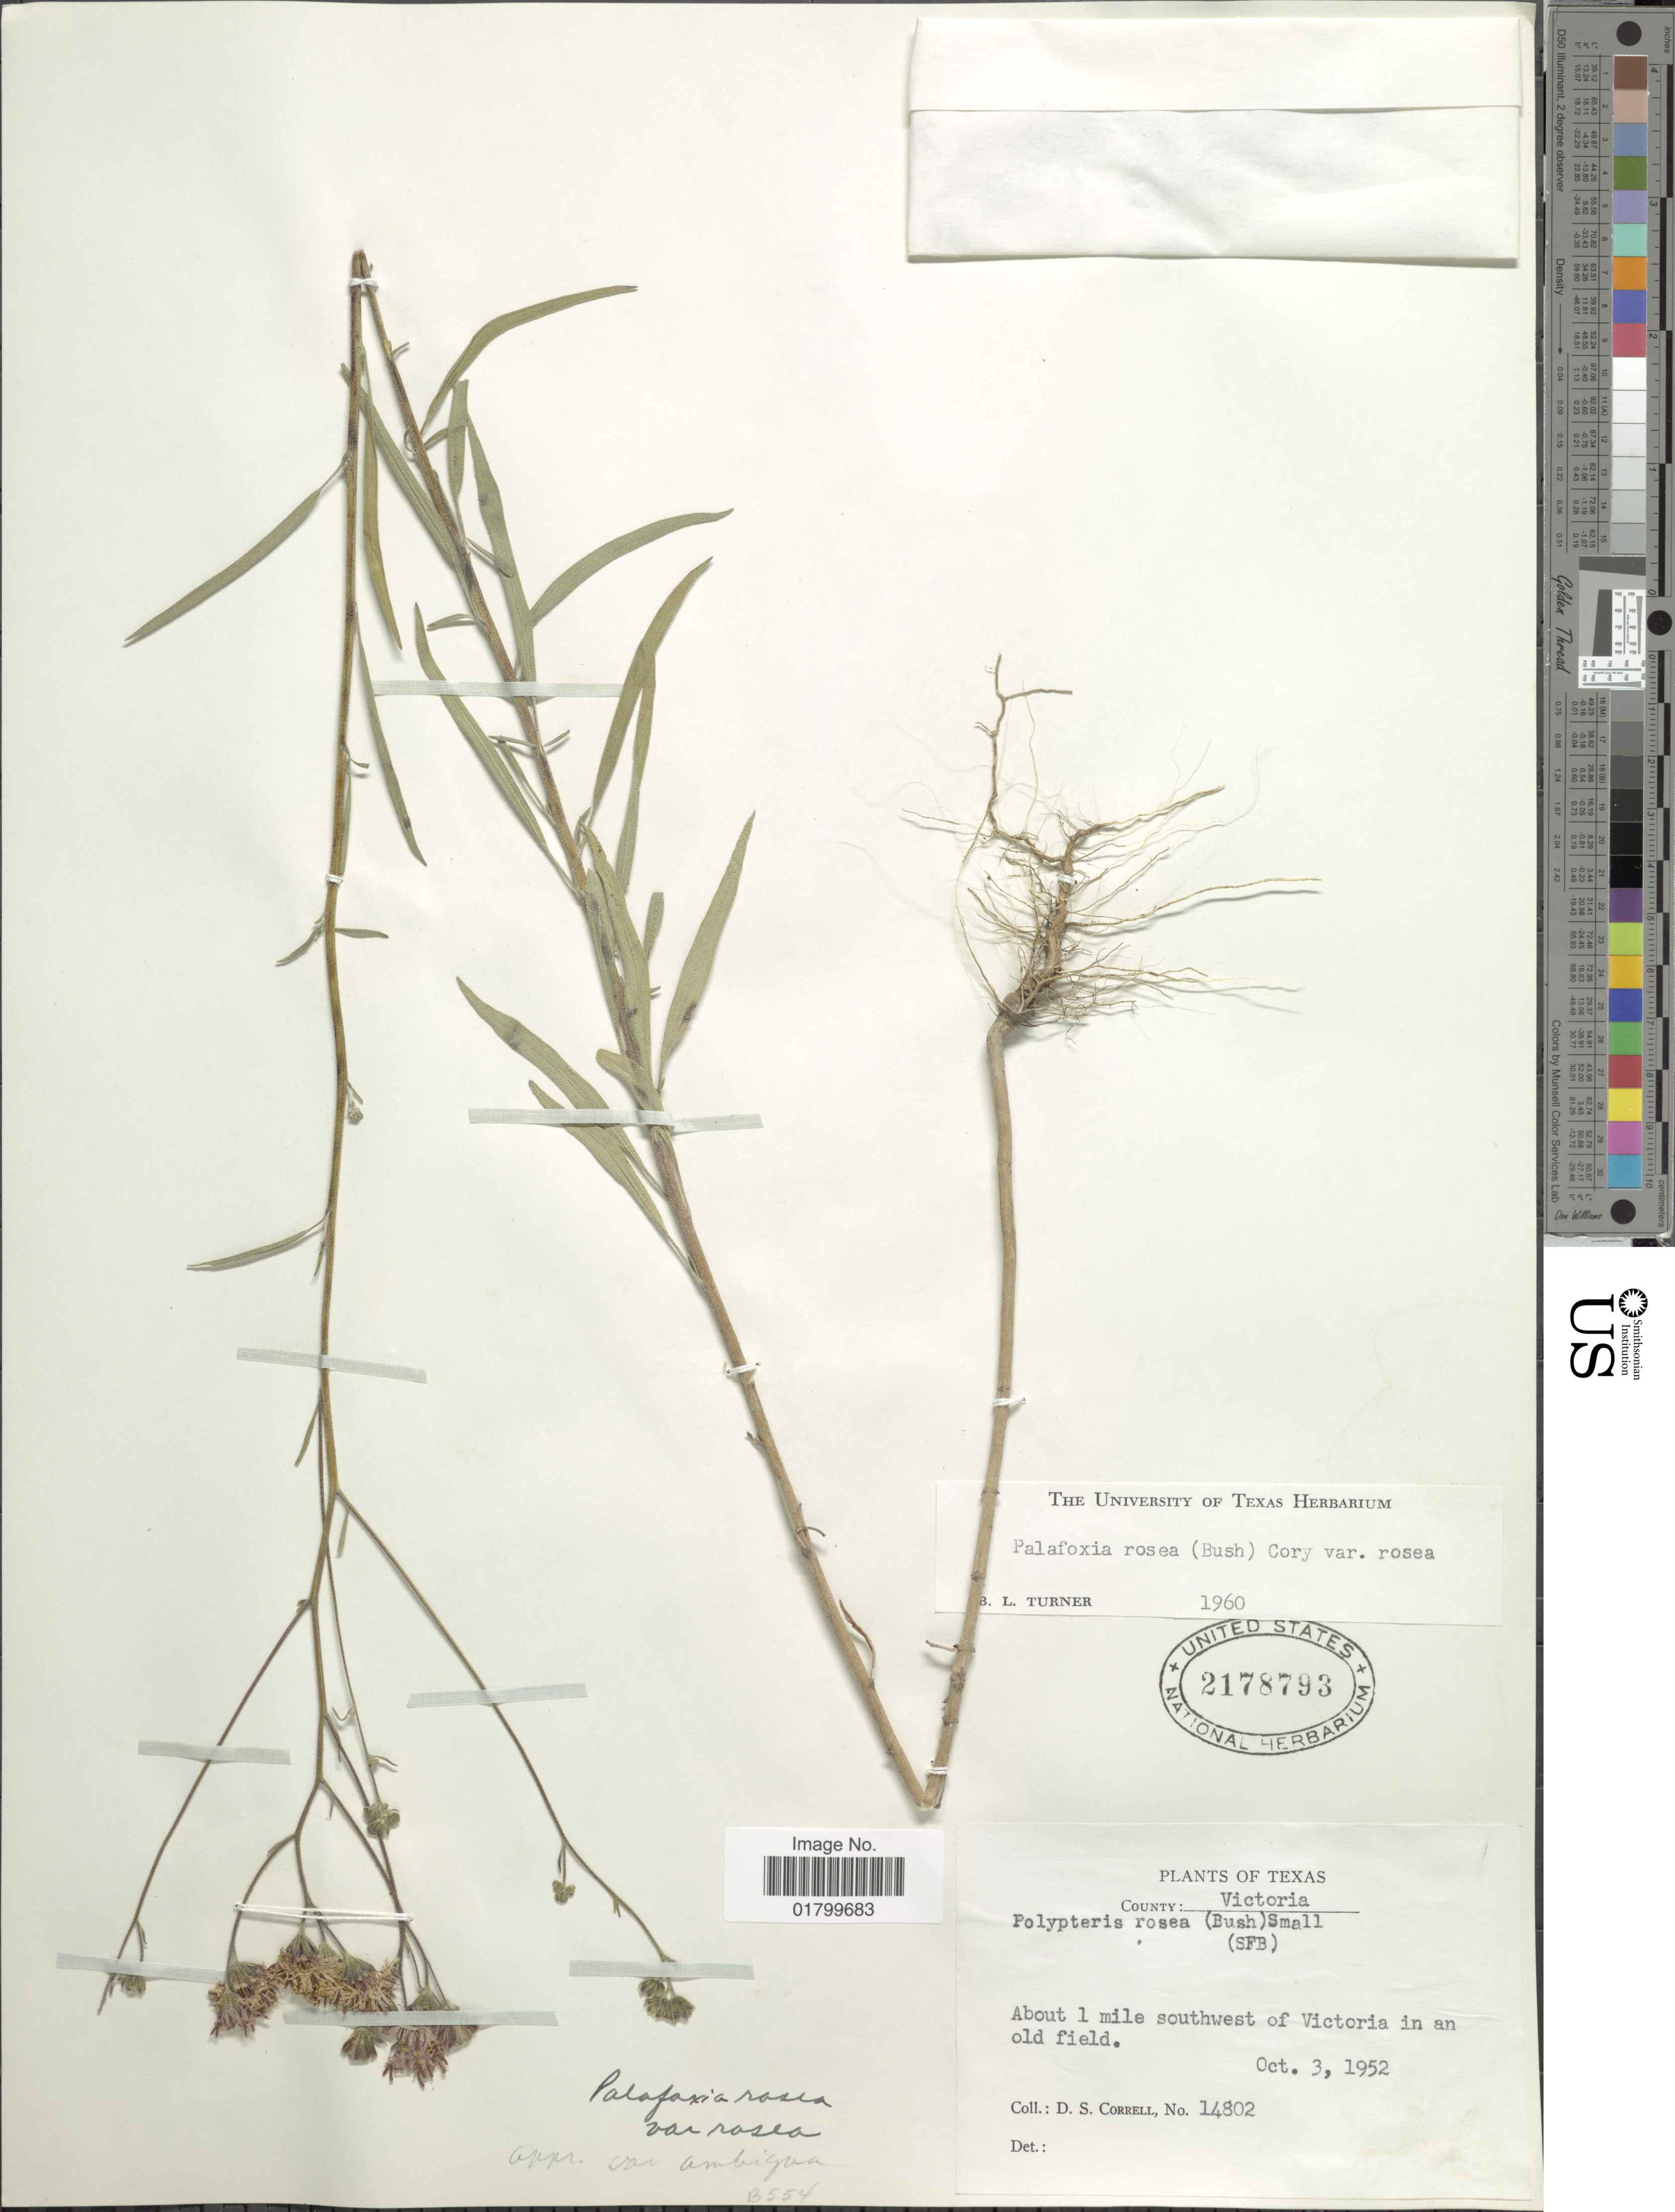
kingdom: Plantae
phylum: Tracheophyta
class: Magnoliopsida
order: Asterales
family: Asteraceae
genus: Palafoxia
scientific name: Palafoxia rosea var. rosea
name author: (Bush) Cory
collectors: D. S. Correll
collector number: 14802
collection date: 1952-10-03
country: United States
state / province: Texas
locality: County: Victoria, About 1 mile southwest of Victoria in an old field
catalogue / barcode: US 2178793